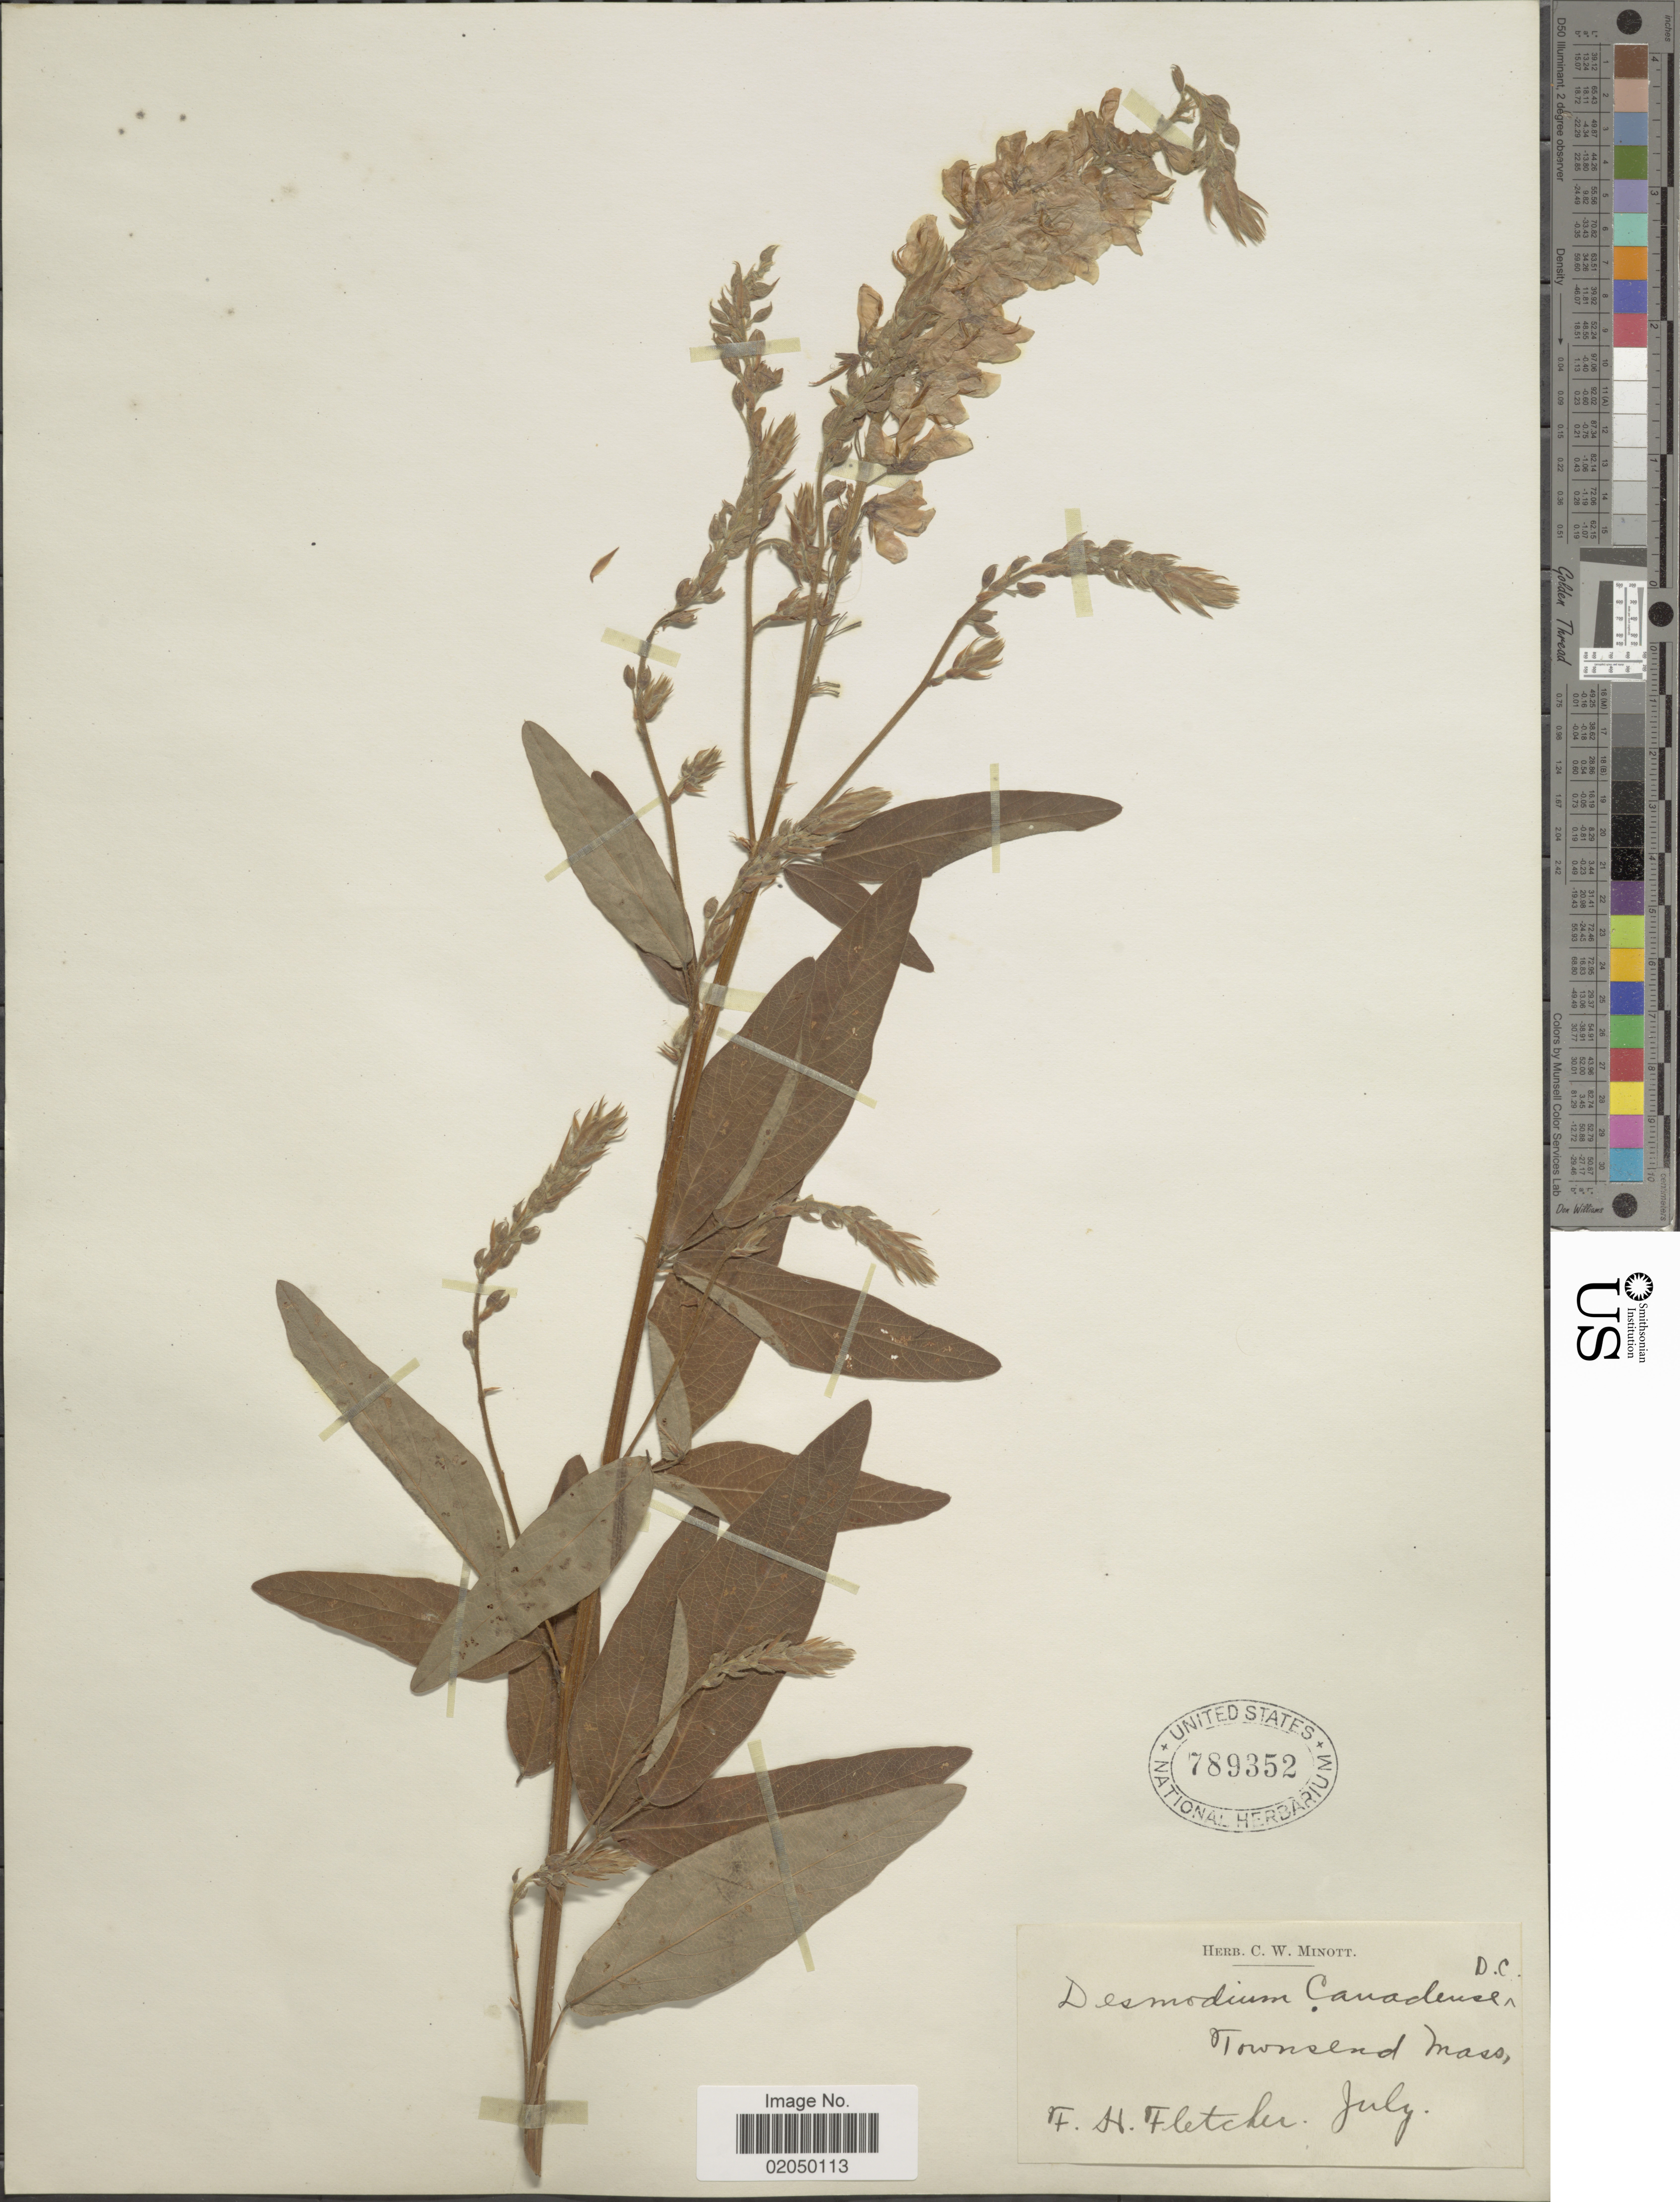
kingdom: Plantae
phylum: Tracheophyta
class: Magnoliopsida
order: Fabales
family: Fabaceae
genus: Desmodium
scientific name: Desmodium canadense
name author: (L.) DC.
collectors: F. Fletcher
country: United States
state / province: Massachusetts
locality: Townsend Mass.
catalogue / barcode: US 789352